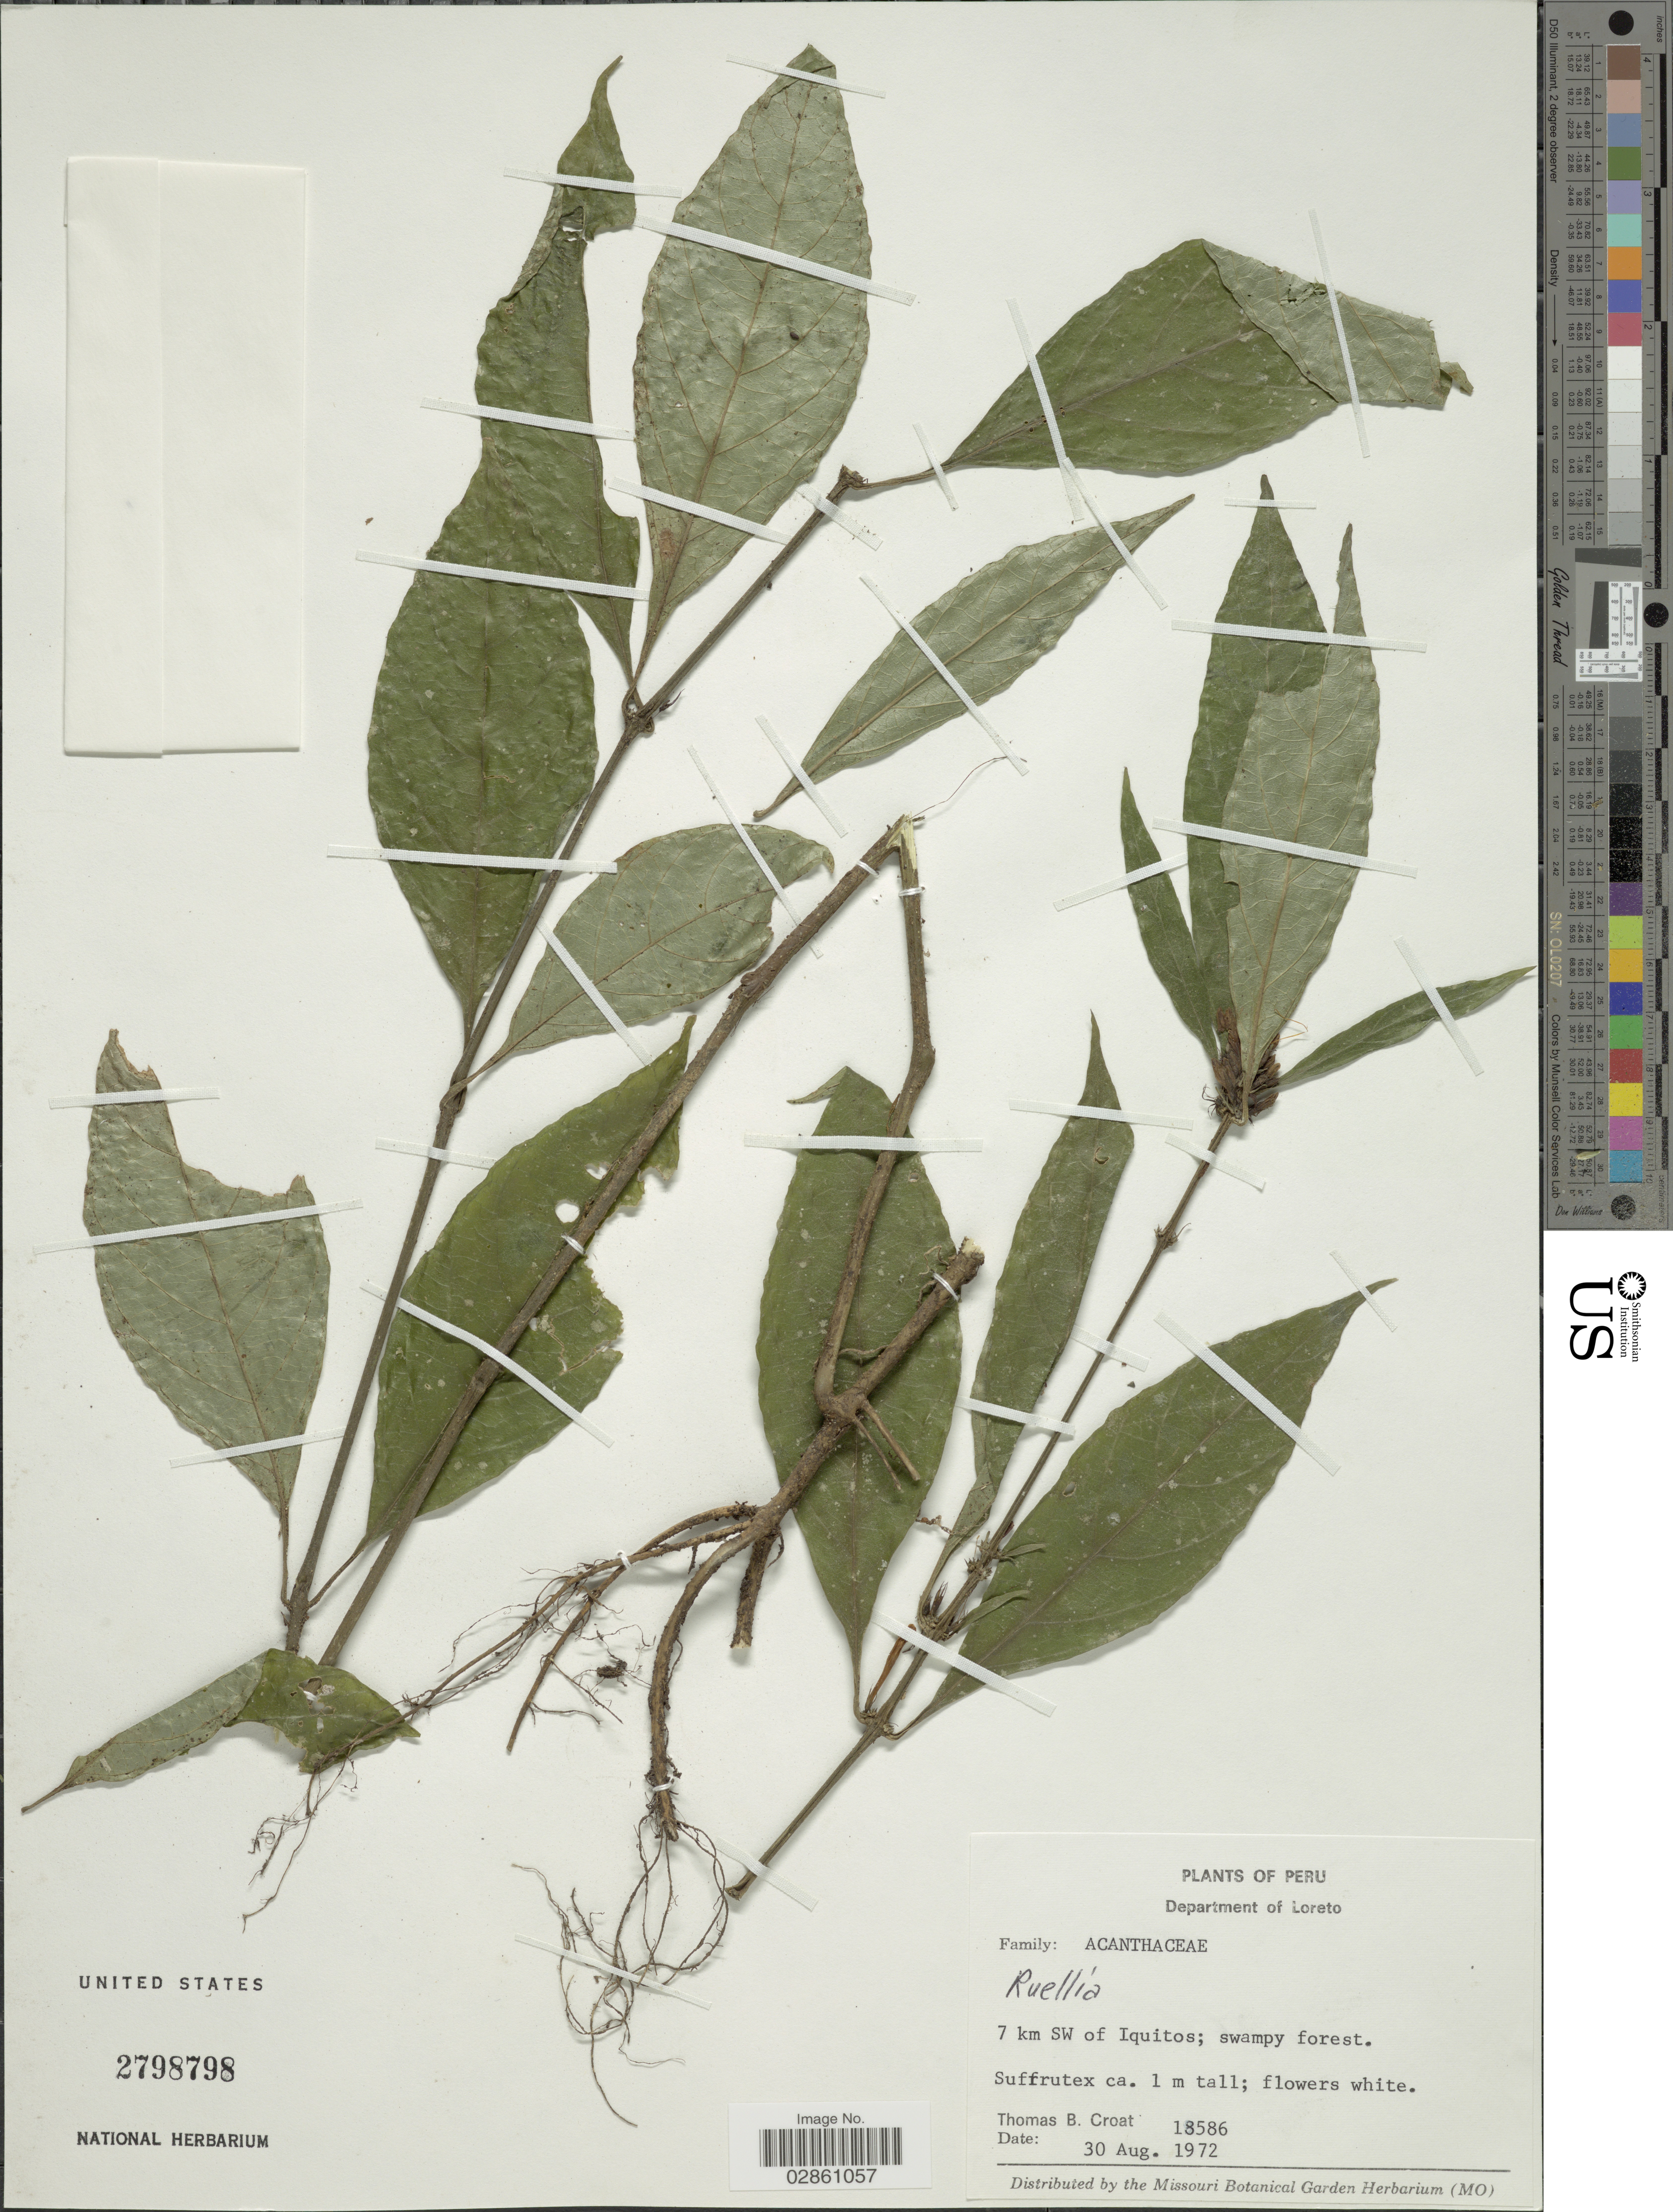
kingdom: Plantae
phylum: Tracheophyta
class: Magnoliopsida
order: Lamiales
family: Acanthaceae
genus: Ruellia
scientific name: Ruellia klugii Leonard sp. nov. ined.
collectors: T. B. Croat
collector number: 18586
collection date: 1972-08-30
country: Peru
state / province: Loreto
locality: Department of Loreto. 7 km SW of Iquitos.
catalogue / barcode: US 2798798